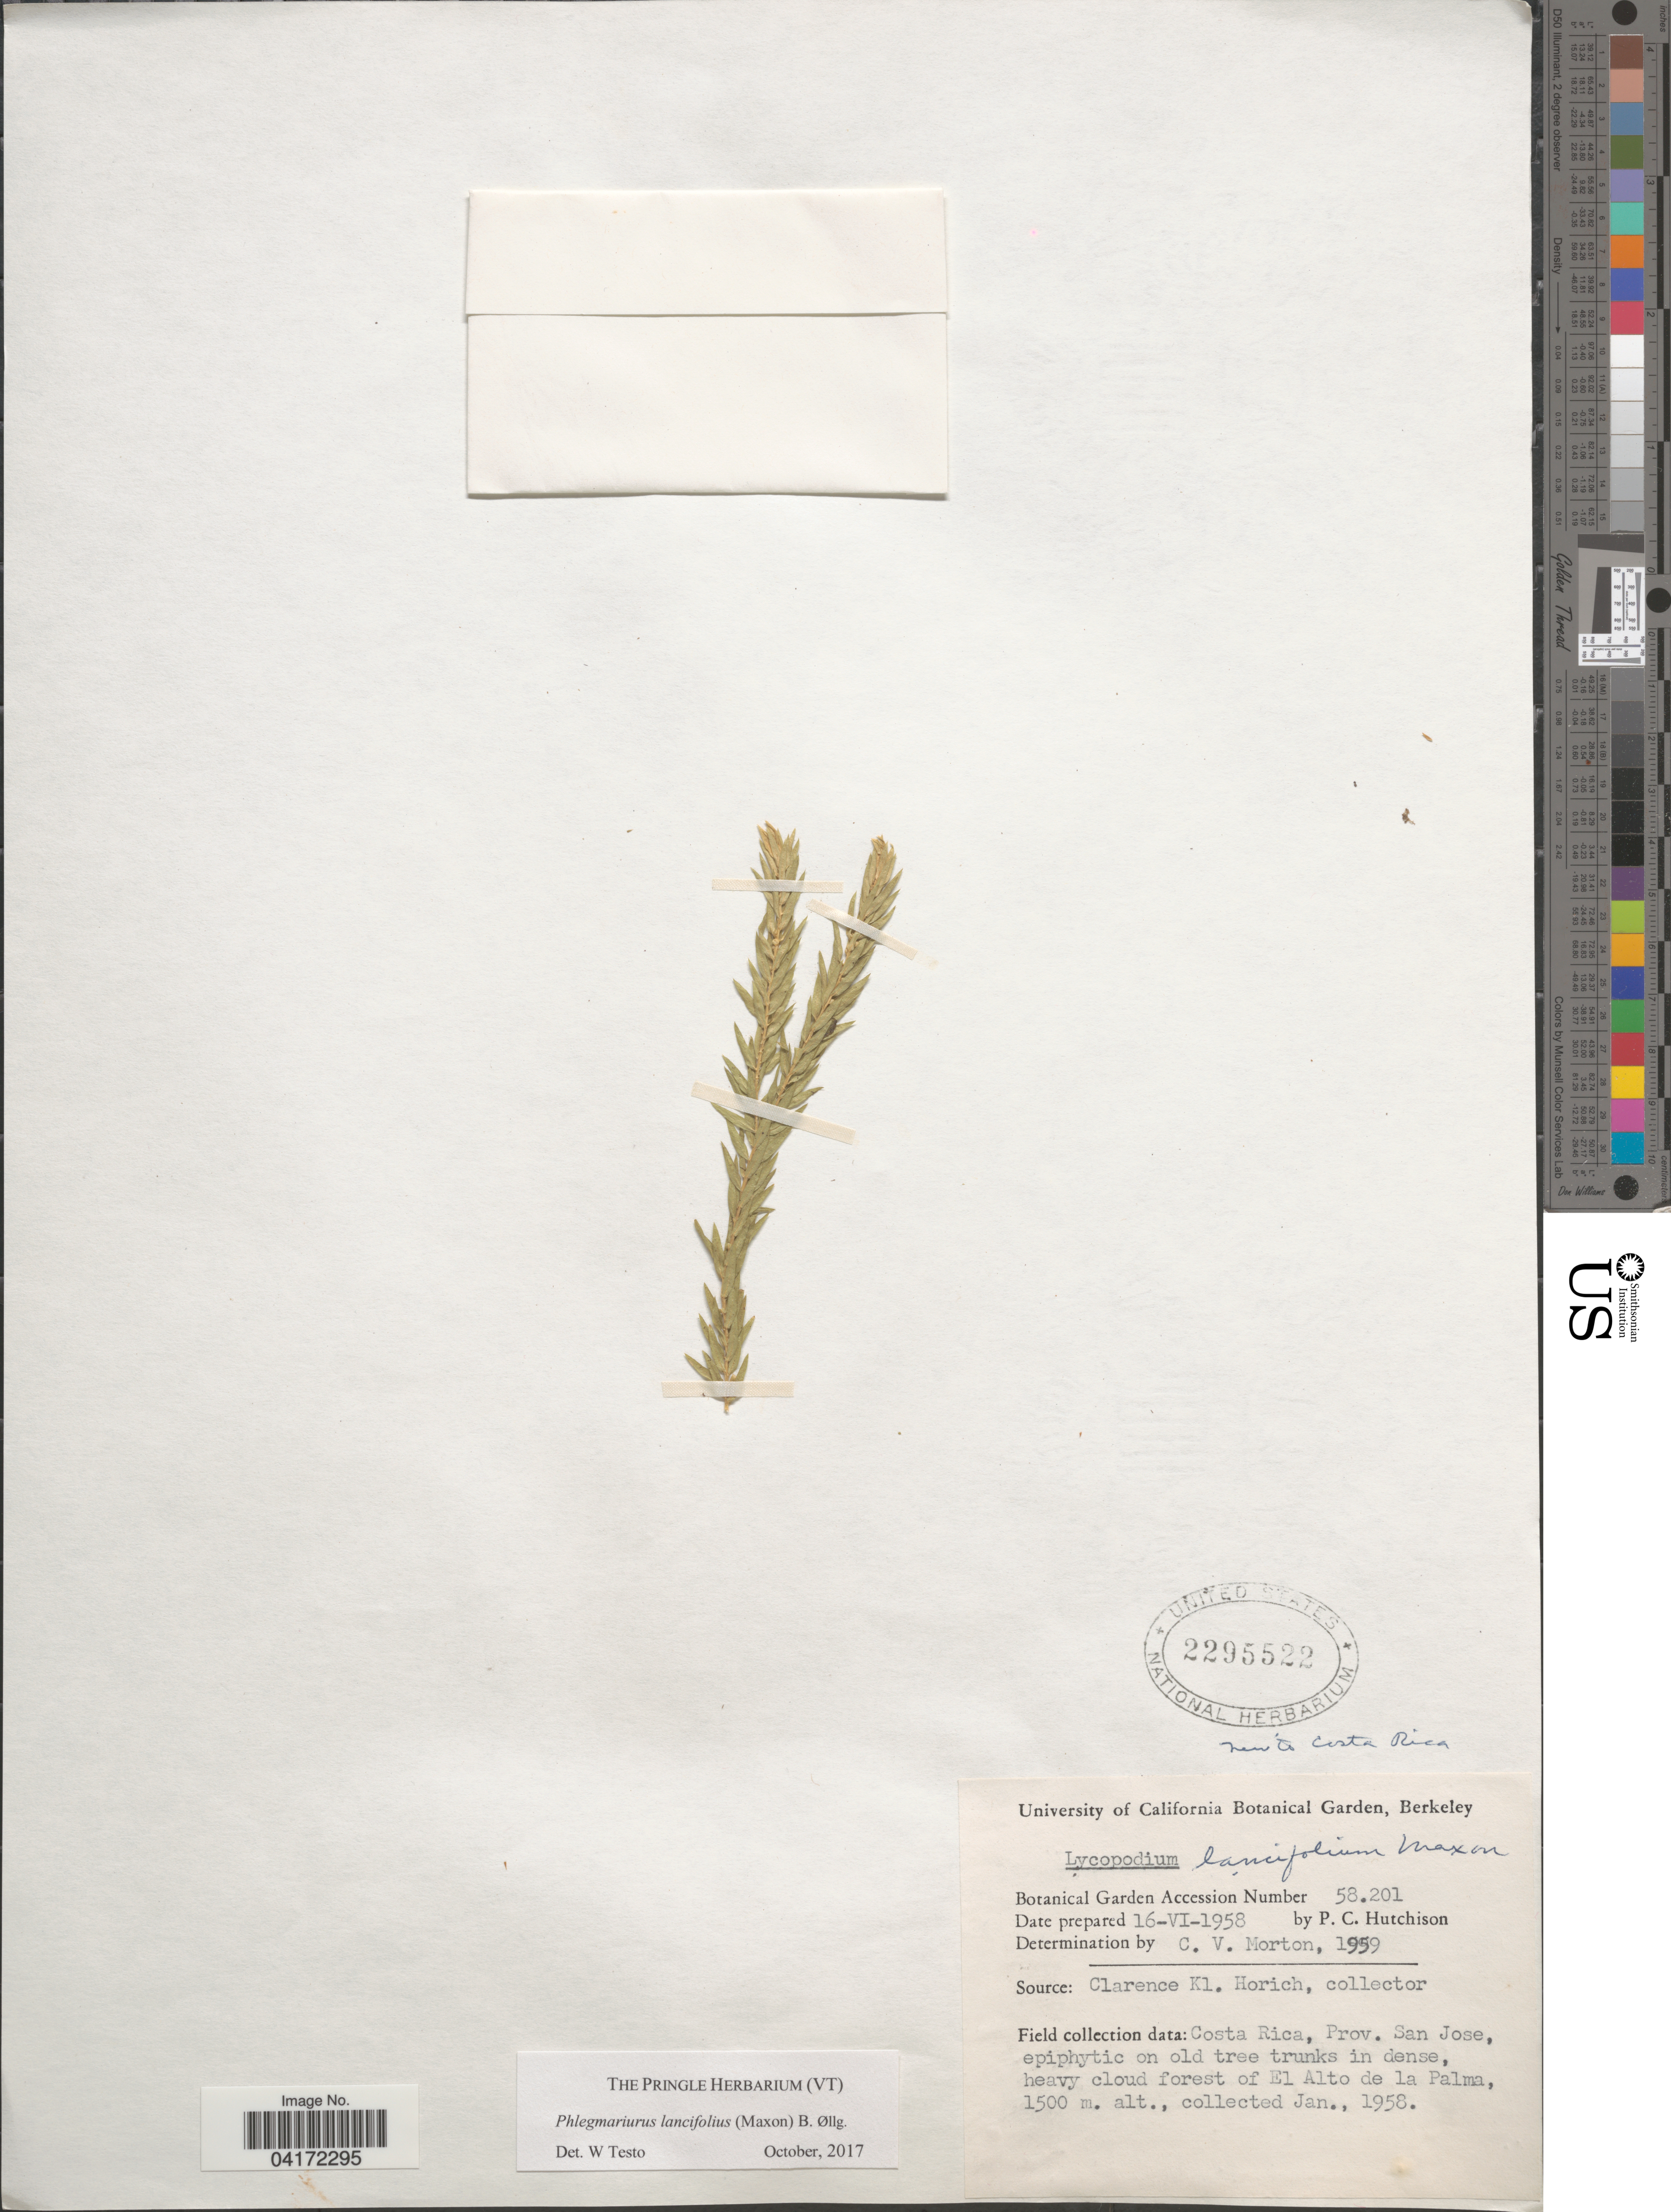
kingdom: Plantae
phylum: Tracheophyta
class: Lycopodiopsida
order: Lycopodiales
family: Lycopodiaceae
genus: Phlegmariurus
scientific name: Phlegmariurus lancifolius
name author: (Maxon) B. Øllg.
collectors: P. C. Hutchison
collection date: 1958-06-16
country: United States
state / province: California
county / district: Alameda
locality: University of California Botanical Garden, Berkeley.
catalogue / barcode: US 2295522